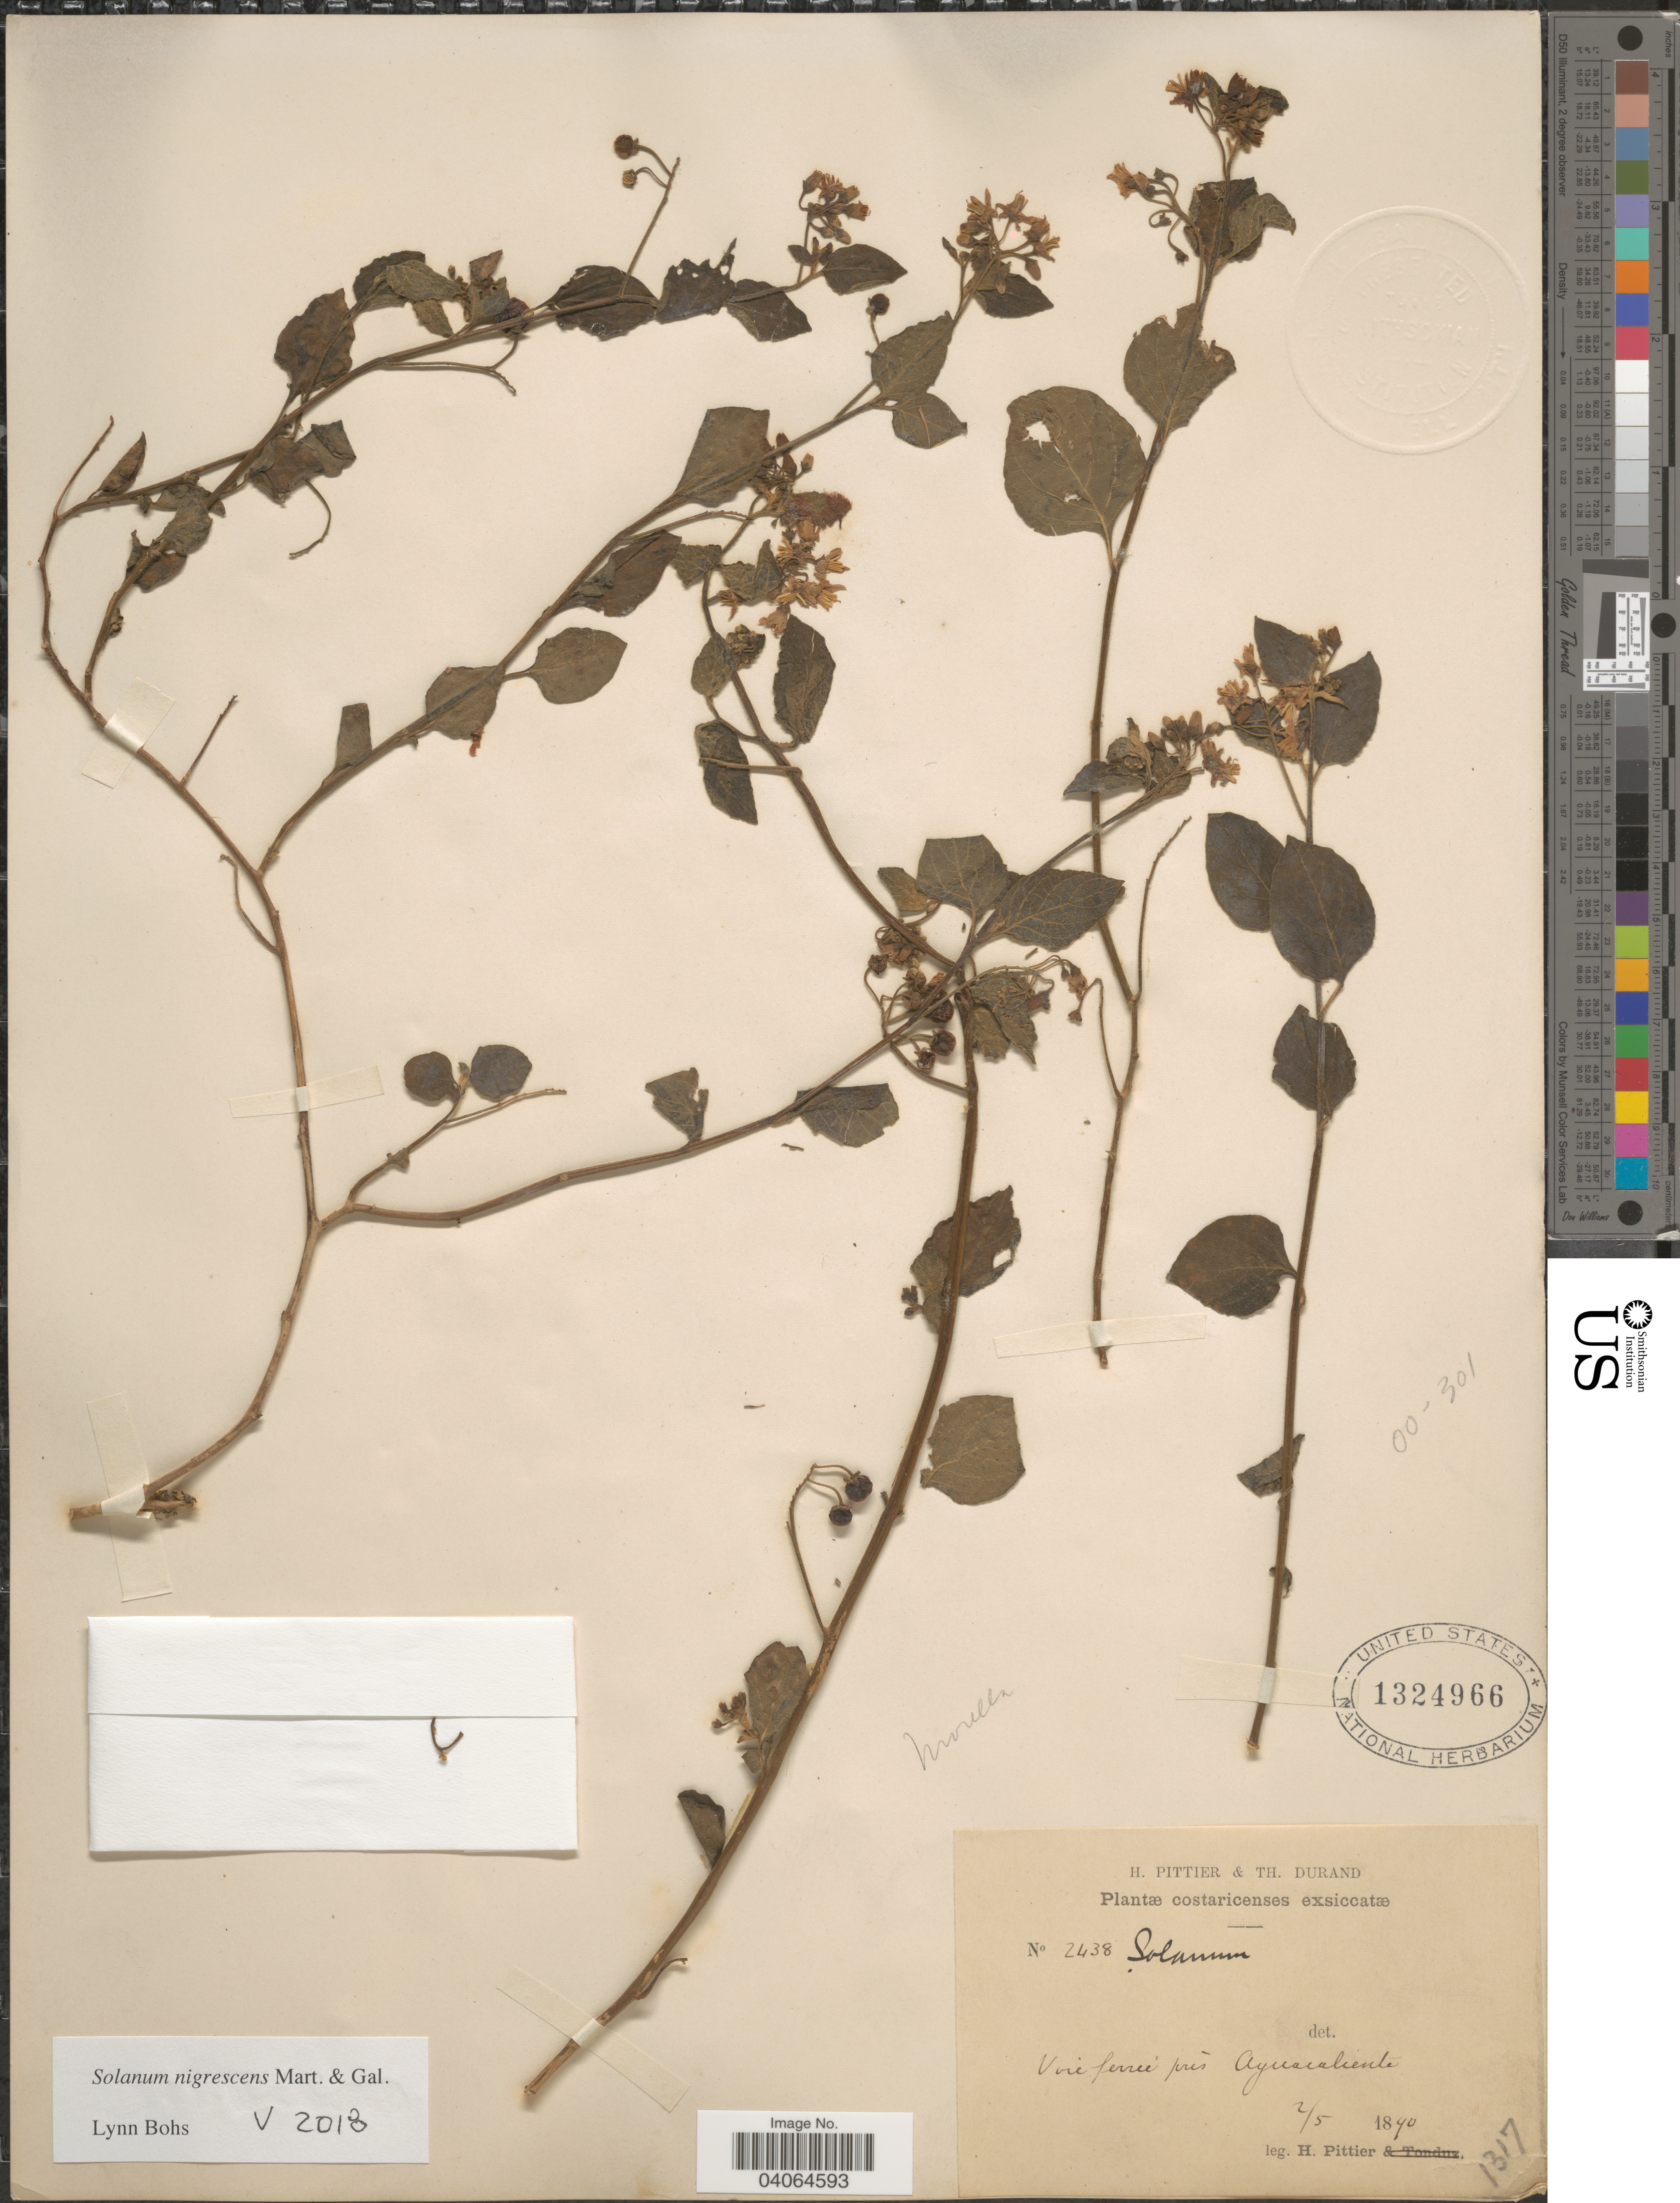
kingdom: Plantae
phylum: Tracheophyta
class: Magnoliopsida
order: Solanales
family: Solanaceae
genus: Solanum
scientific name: Solanum nigrescens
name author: M. Martens & Galeotti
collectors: H. F. Pittier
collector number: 2438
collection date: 1890-05-02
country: Costa Rica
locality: Voie ferreè près Aguacaliente.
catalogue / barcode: US 1324966